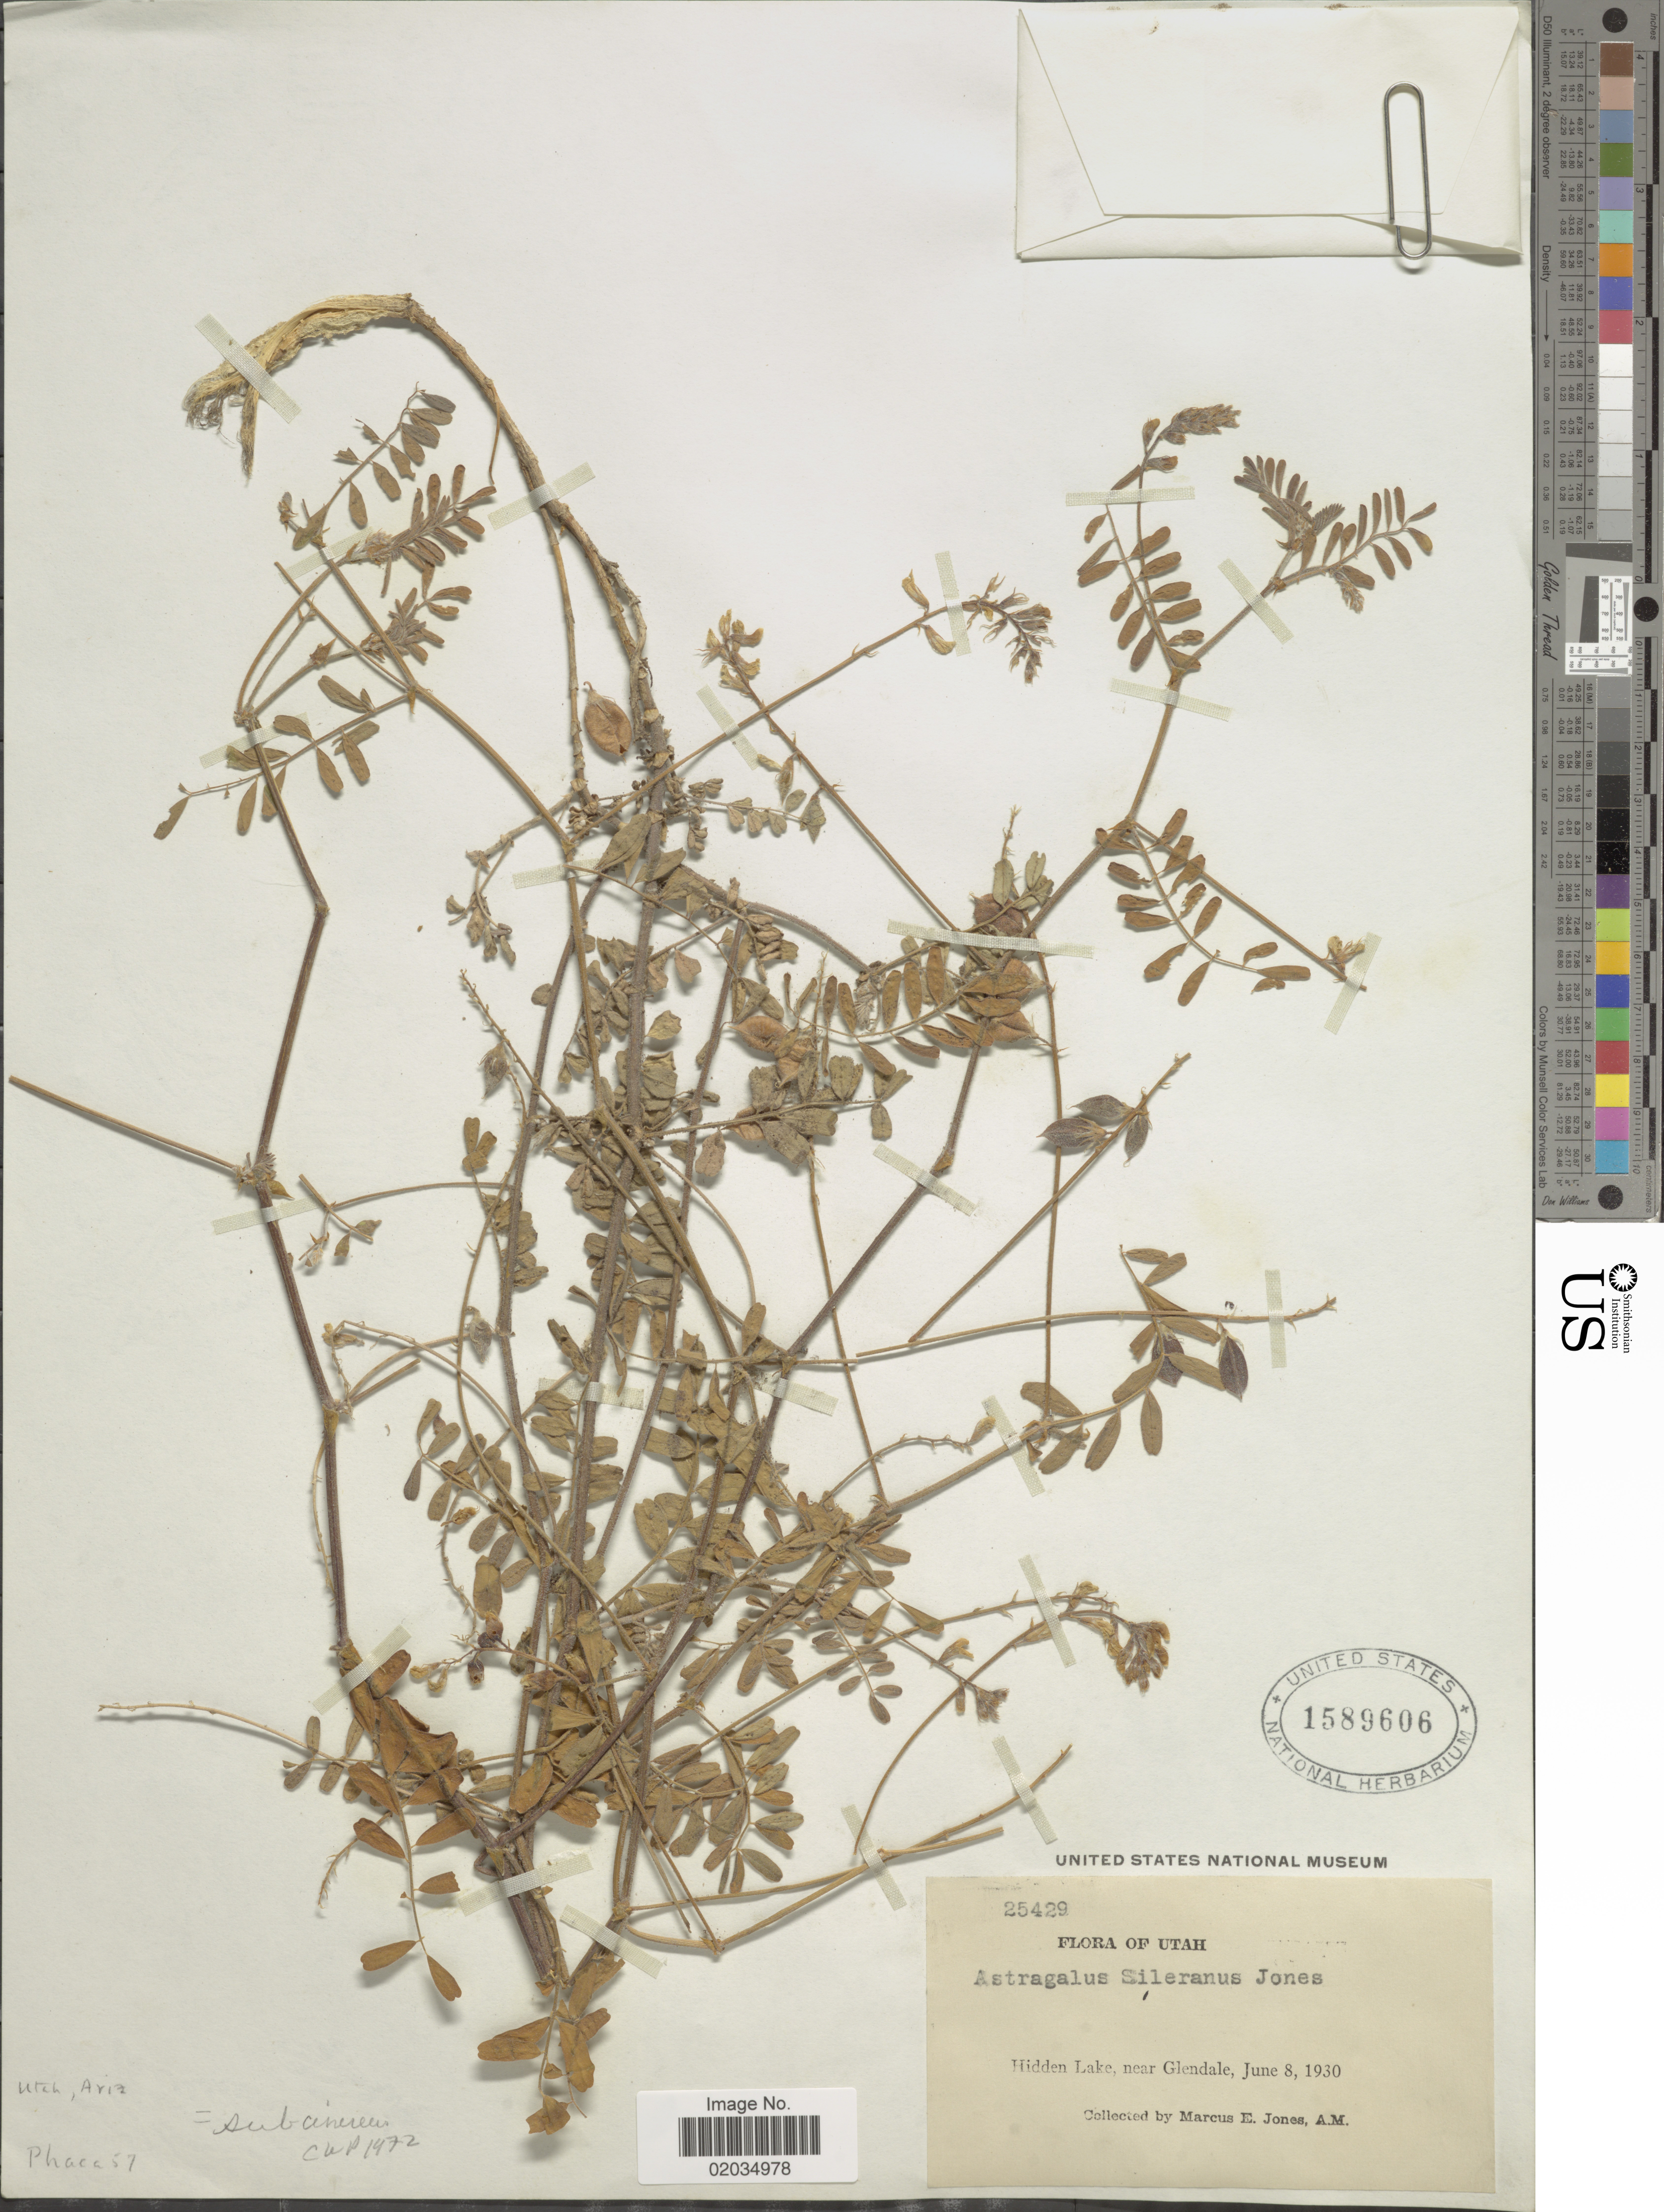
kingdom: Plantae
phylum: Tracheophyta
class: Magnoliopsida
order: Fabales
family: Fabaceae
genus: Astragalus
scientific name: Astragalus subcinereus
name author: A. Gray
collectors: M. E. Jones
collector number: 25429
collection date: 1930-06-08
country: United States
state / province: Utah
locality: Hidden Lake, near Glendale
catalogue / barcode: US 1589606